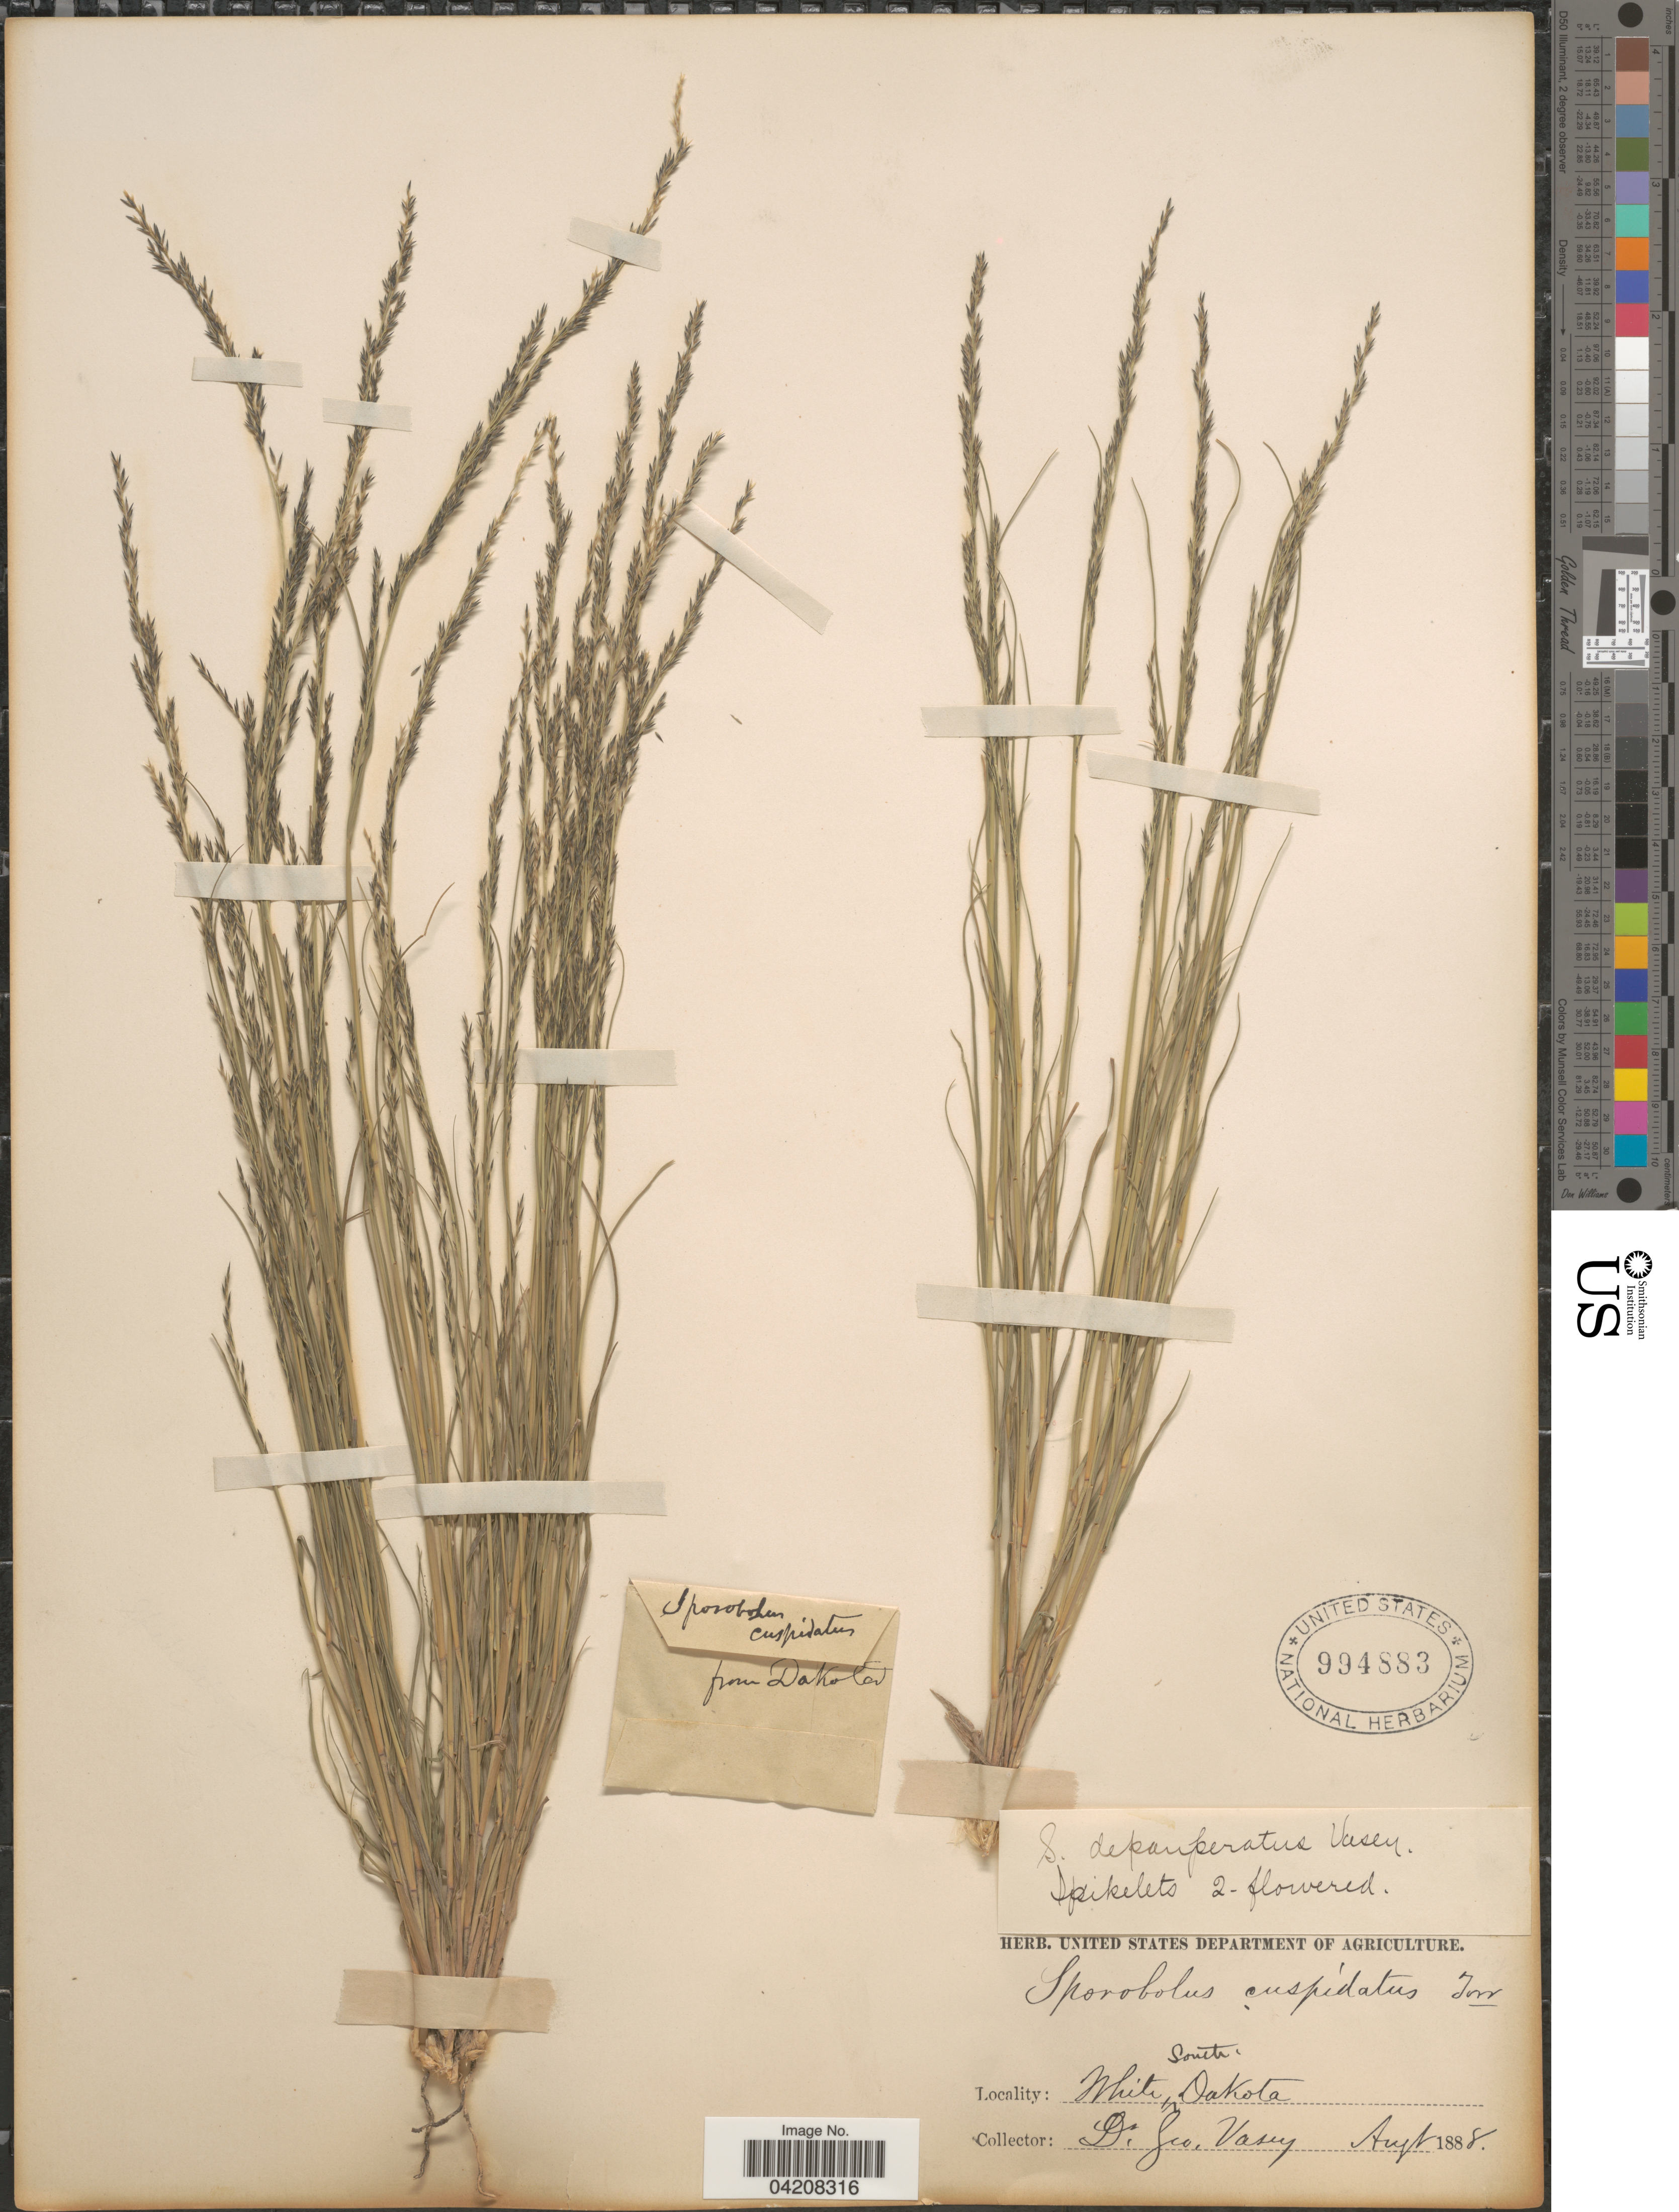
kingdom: Plantae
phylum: Tracheophyta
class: Liliopsida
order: Poales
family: Poaceae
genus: Muhlenbergia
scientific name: Muhlenbergia cuspidata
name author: (Torr. ex Hook.) Rydb.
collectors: G. Vasey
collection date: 1888-08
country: United States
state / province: South Dakota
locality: White.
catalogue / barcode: US 994883